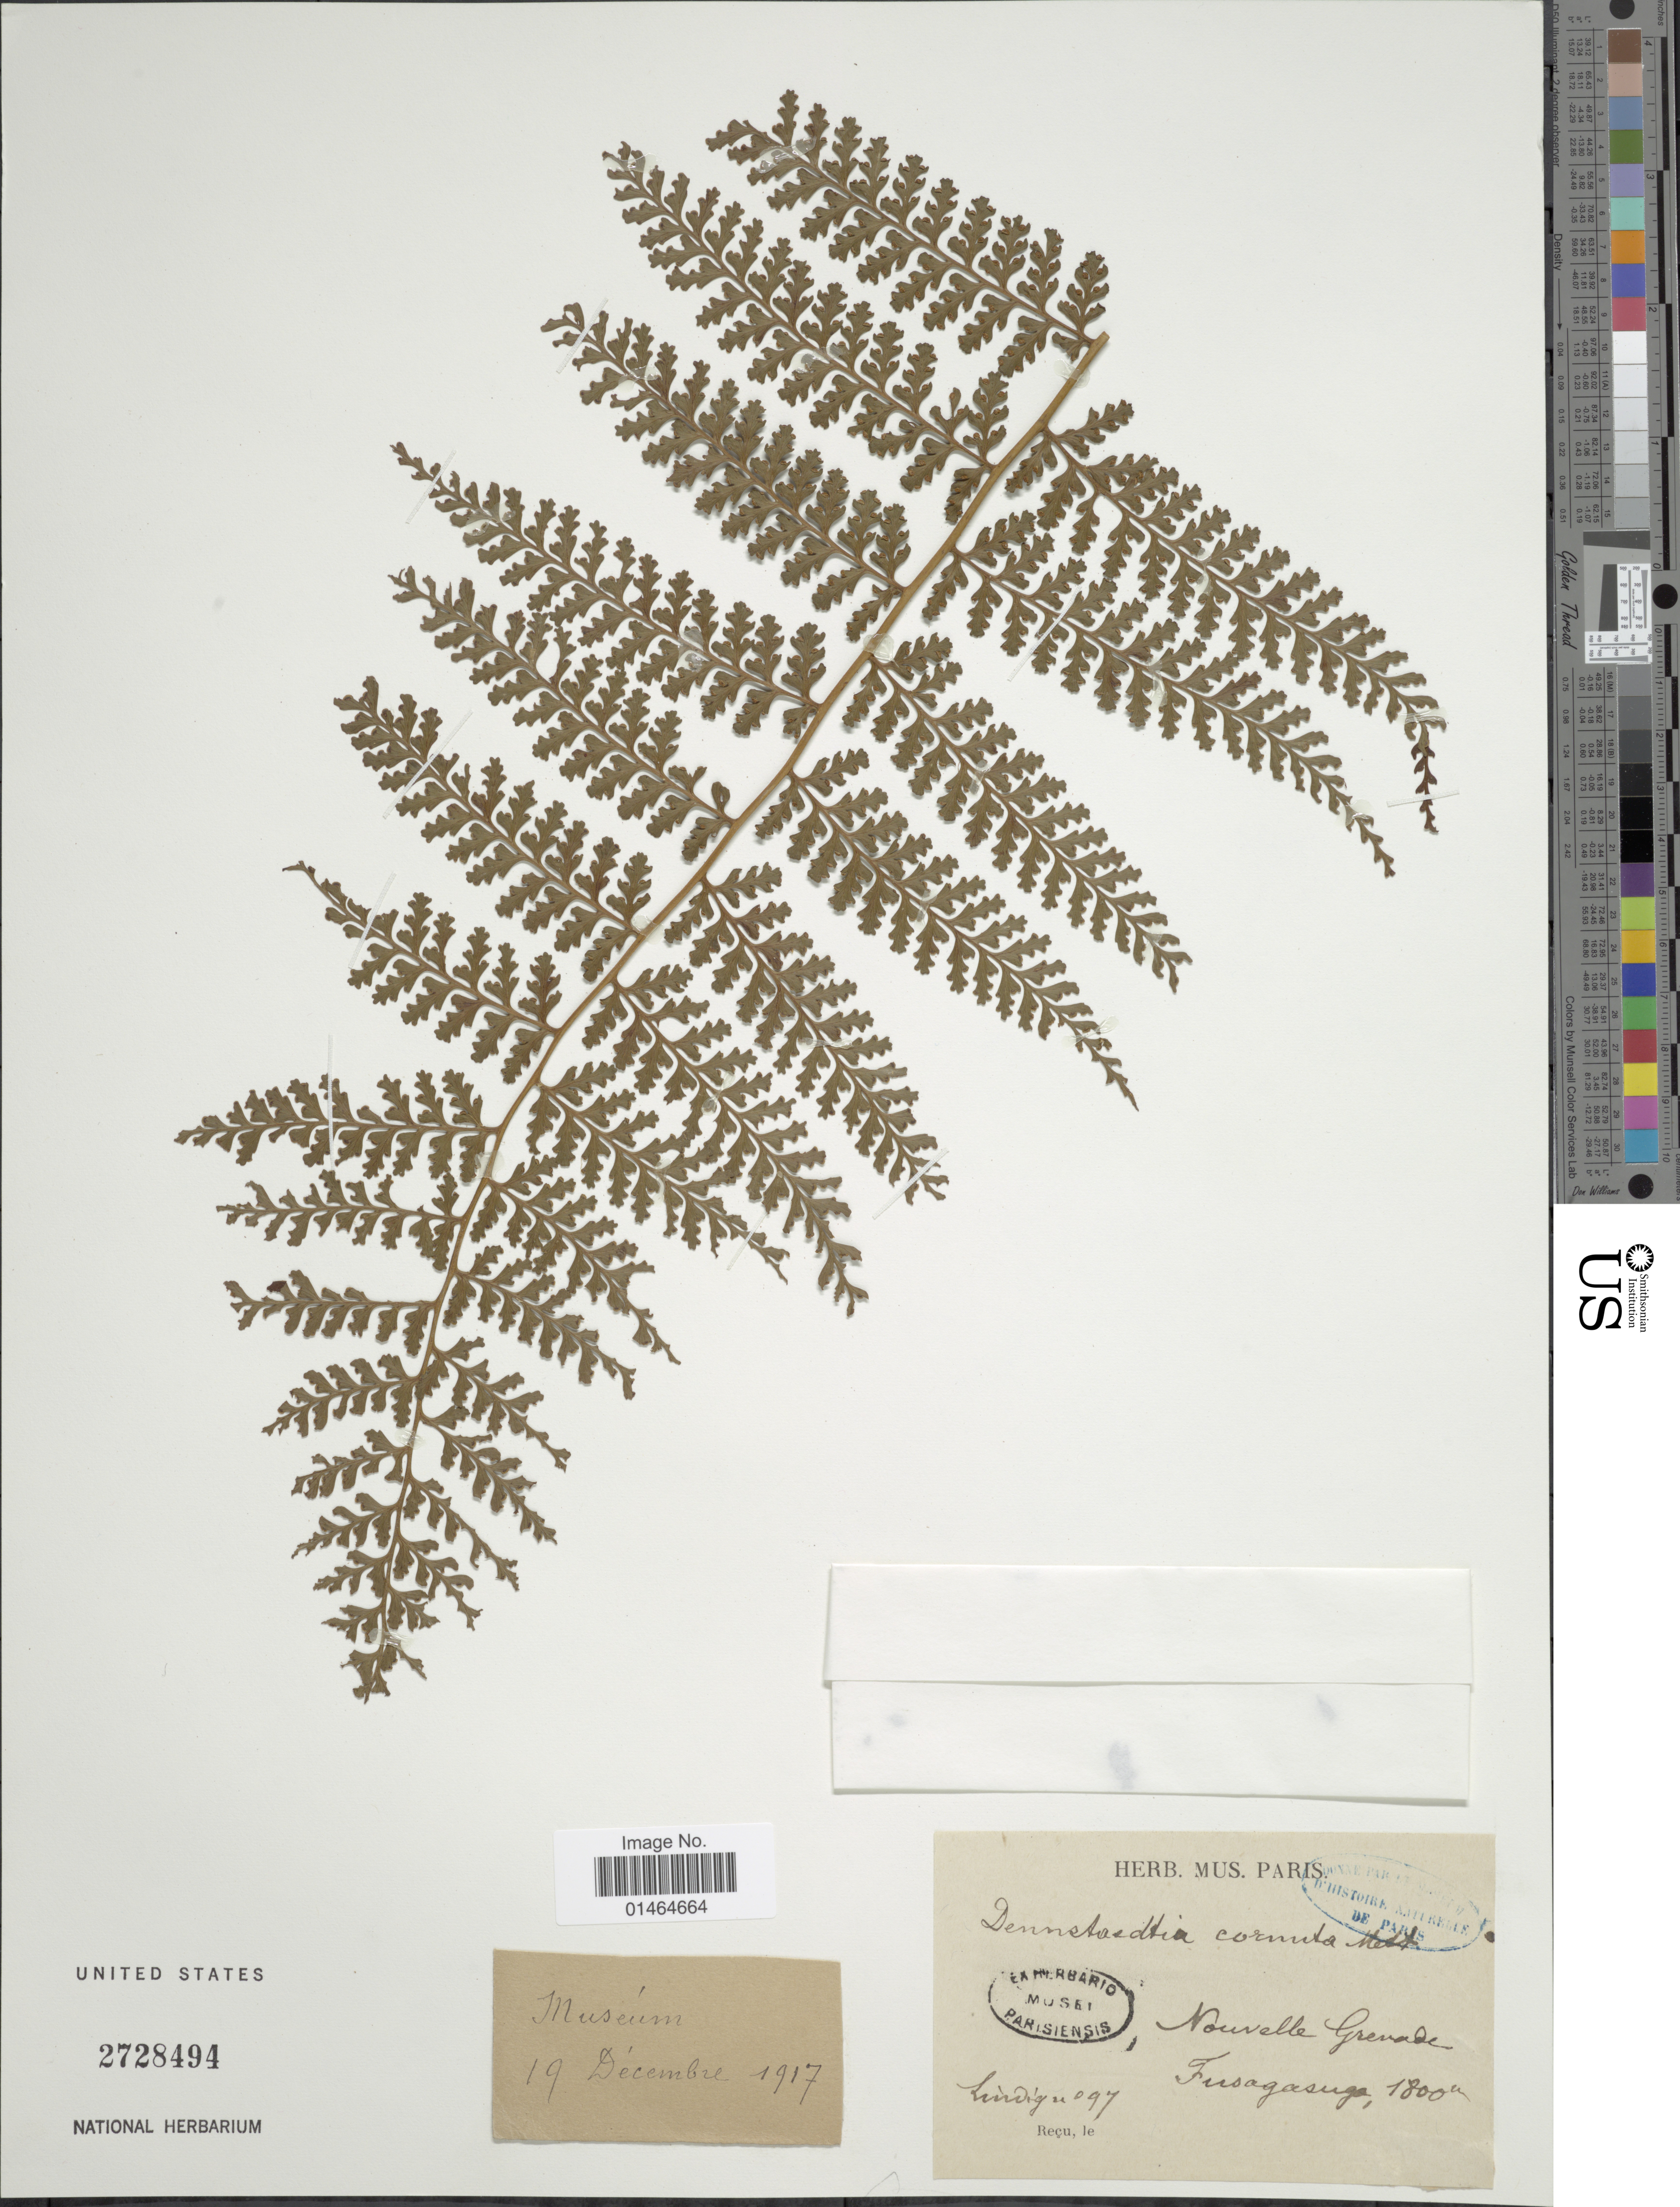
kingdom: Plantae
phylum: Tracheophyta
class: Polypodiopsida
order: Polypodiales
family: Dennstaedtiaceae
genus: Dennstaedtia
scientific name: Dennstaedtia dissecta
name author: (Sw.) T. Moore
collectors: -. Lindig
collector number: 97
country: Colombia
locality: Nouvelle Grenada, Fusagasuga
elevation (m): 1800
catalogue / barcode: US 2728494